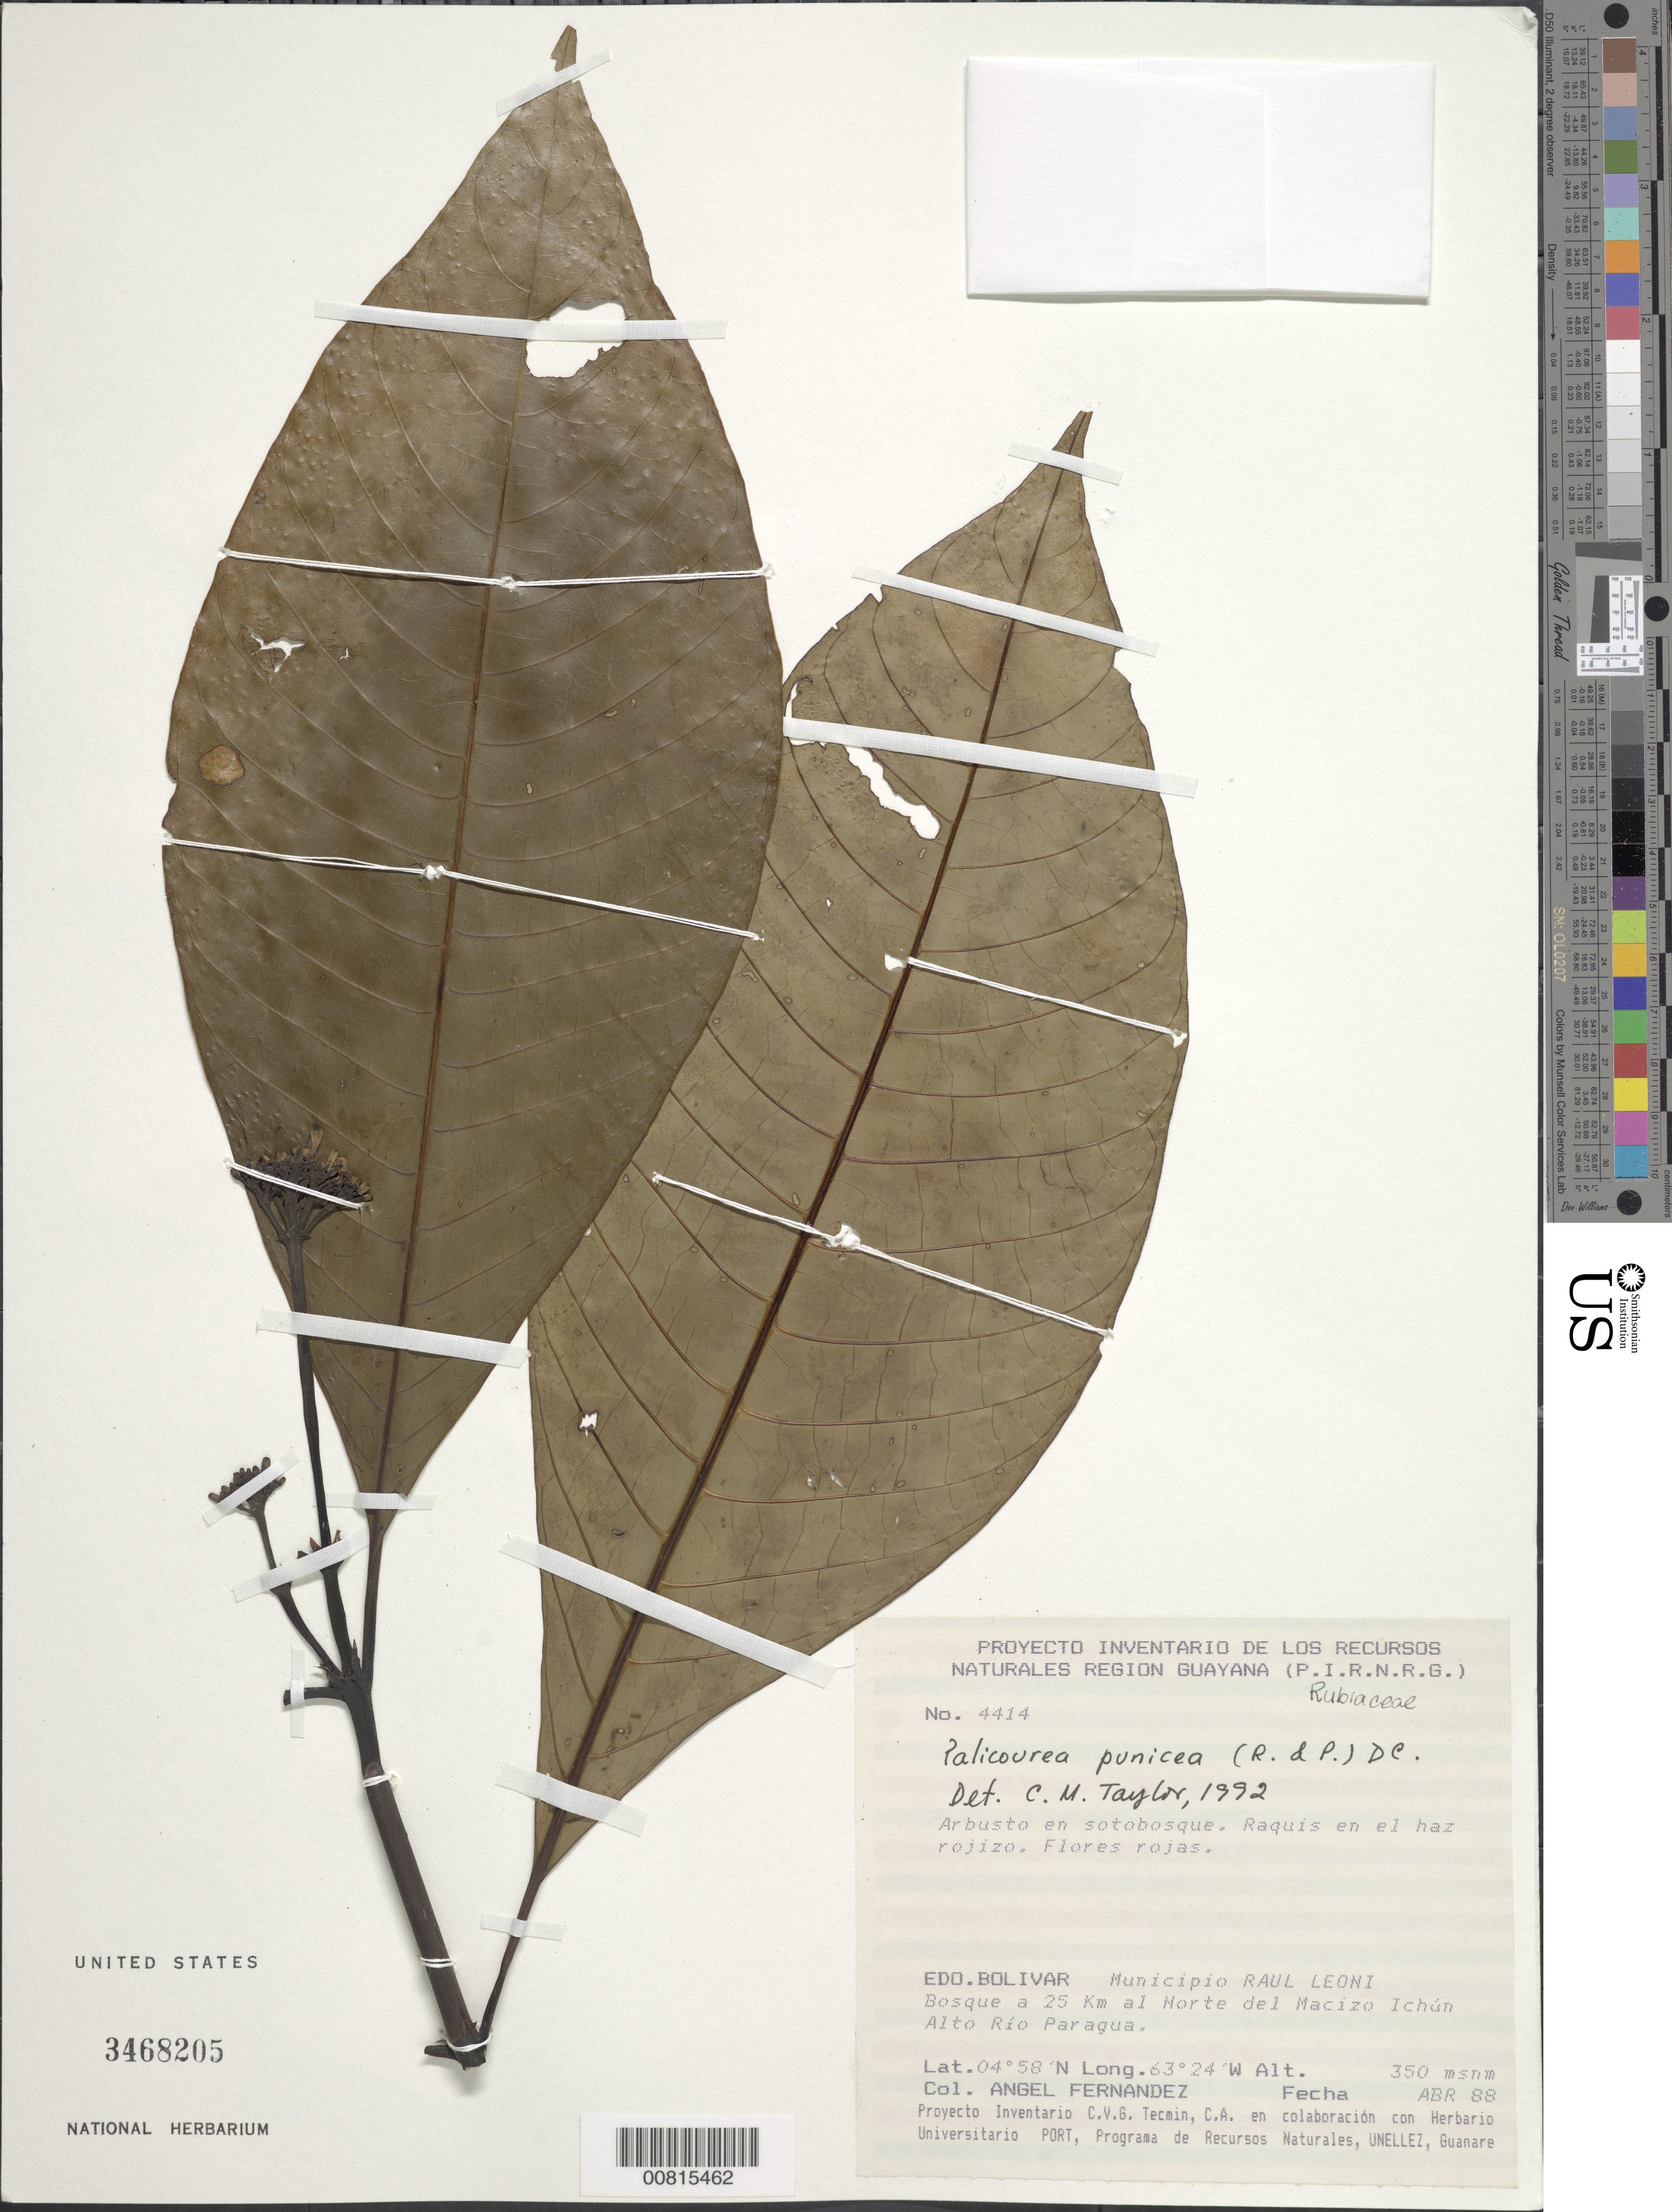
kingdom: Plantae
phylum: Tracheophyta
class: Magnoliopsida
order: Gentianales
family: Rubiaceae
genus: Palicourea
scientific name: Palicourea punicea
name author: (Ruiz & Pav.) DC.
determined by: Taylor, Charlotte M.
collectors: A. Fernández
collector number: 4414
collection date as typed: Apr-88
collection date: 1988-04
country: Venezuela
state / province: Bolívar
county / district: Angostura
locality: Mun. Raúl Leoni [=Angostura], 25 km N del Macizo Ichún, alto Río Paragua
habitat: Sotobosque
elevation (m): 350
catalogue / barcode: US 3468205